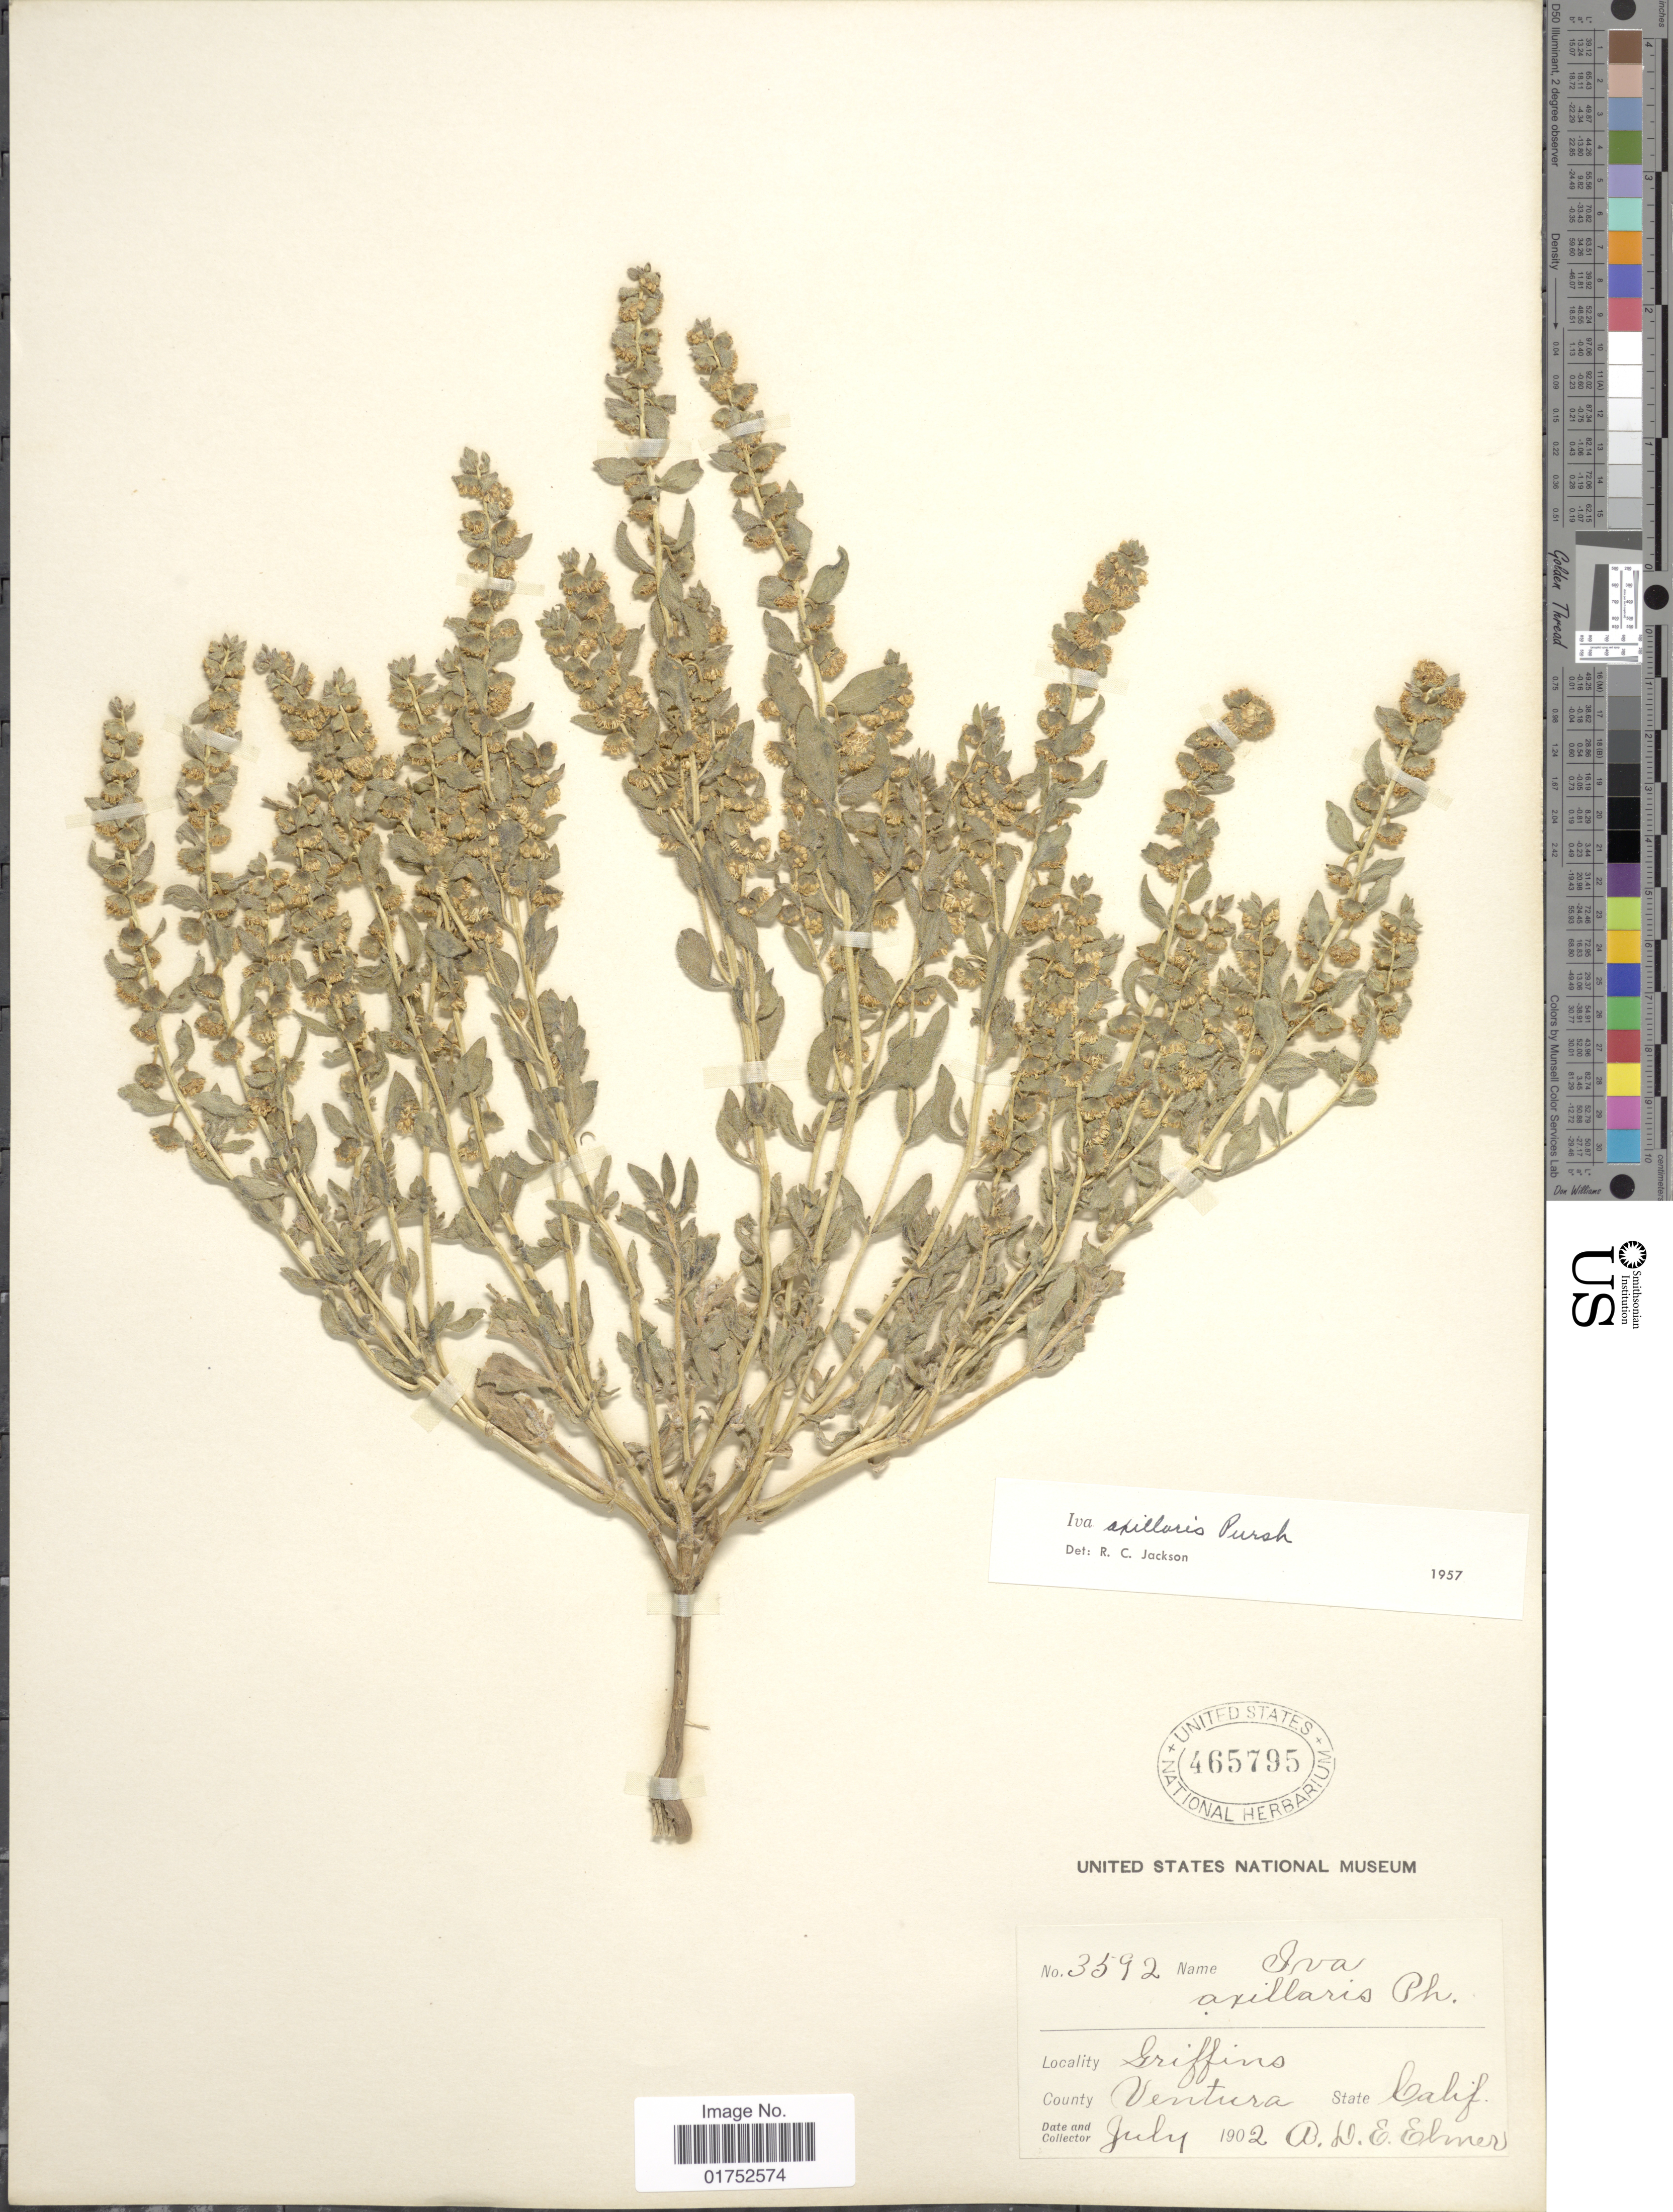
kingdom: Plantae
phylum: Tracheophyta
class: Magnoliopsida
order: Asterales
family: Asteraceae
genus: Iva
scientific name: Iva axillaris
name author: Pursh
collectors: A. D. E. Elmer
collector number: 3592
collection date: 1902-07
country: United States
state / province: California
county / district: Ventura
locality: Griffins, County Ventura, State Calif.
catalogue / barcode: US 465795